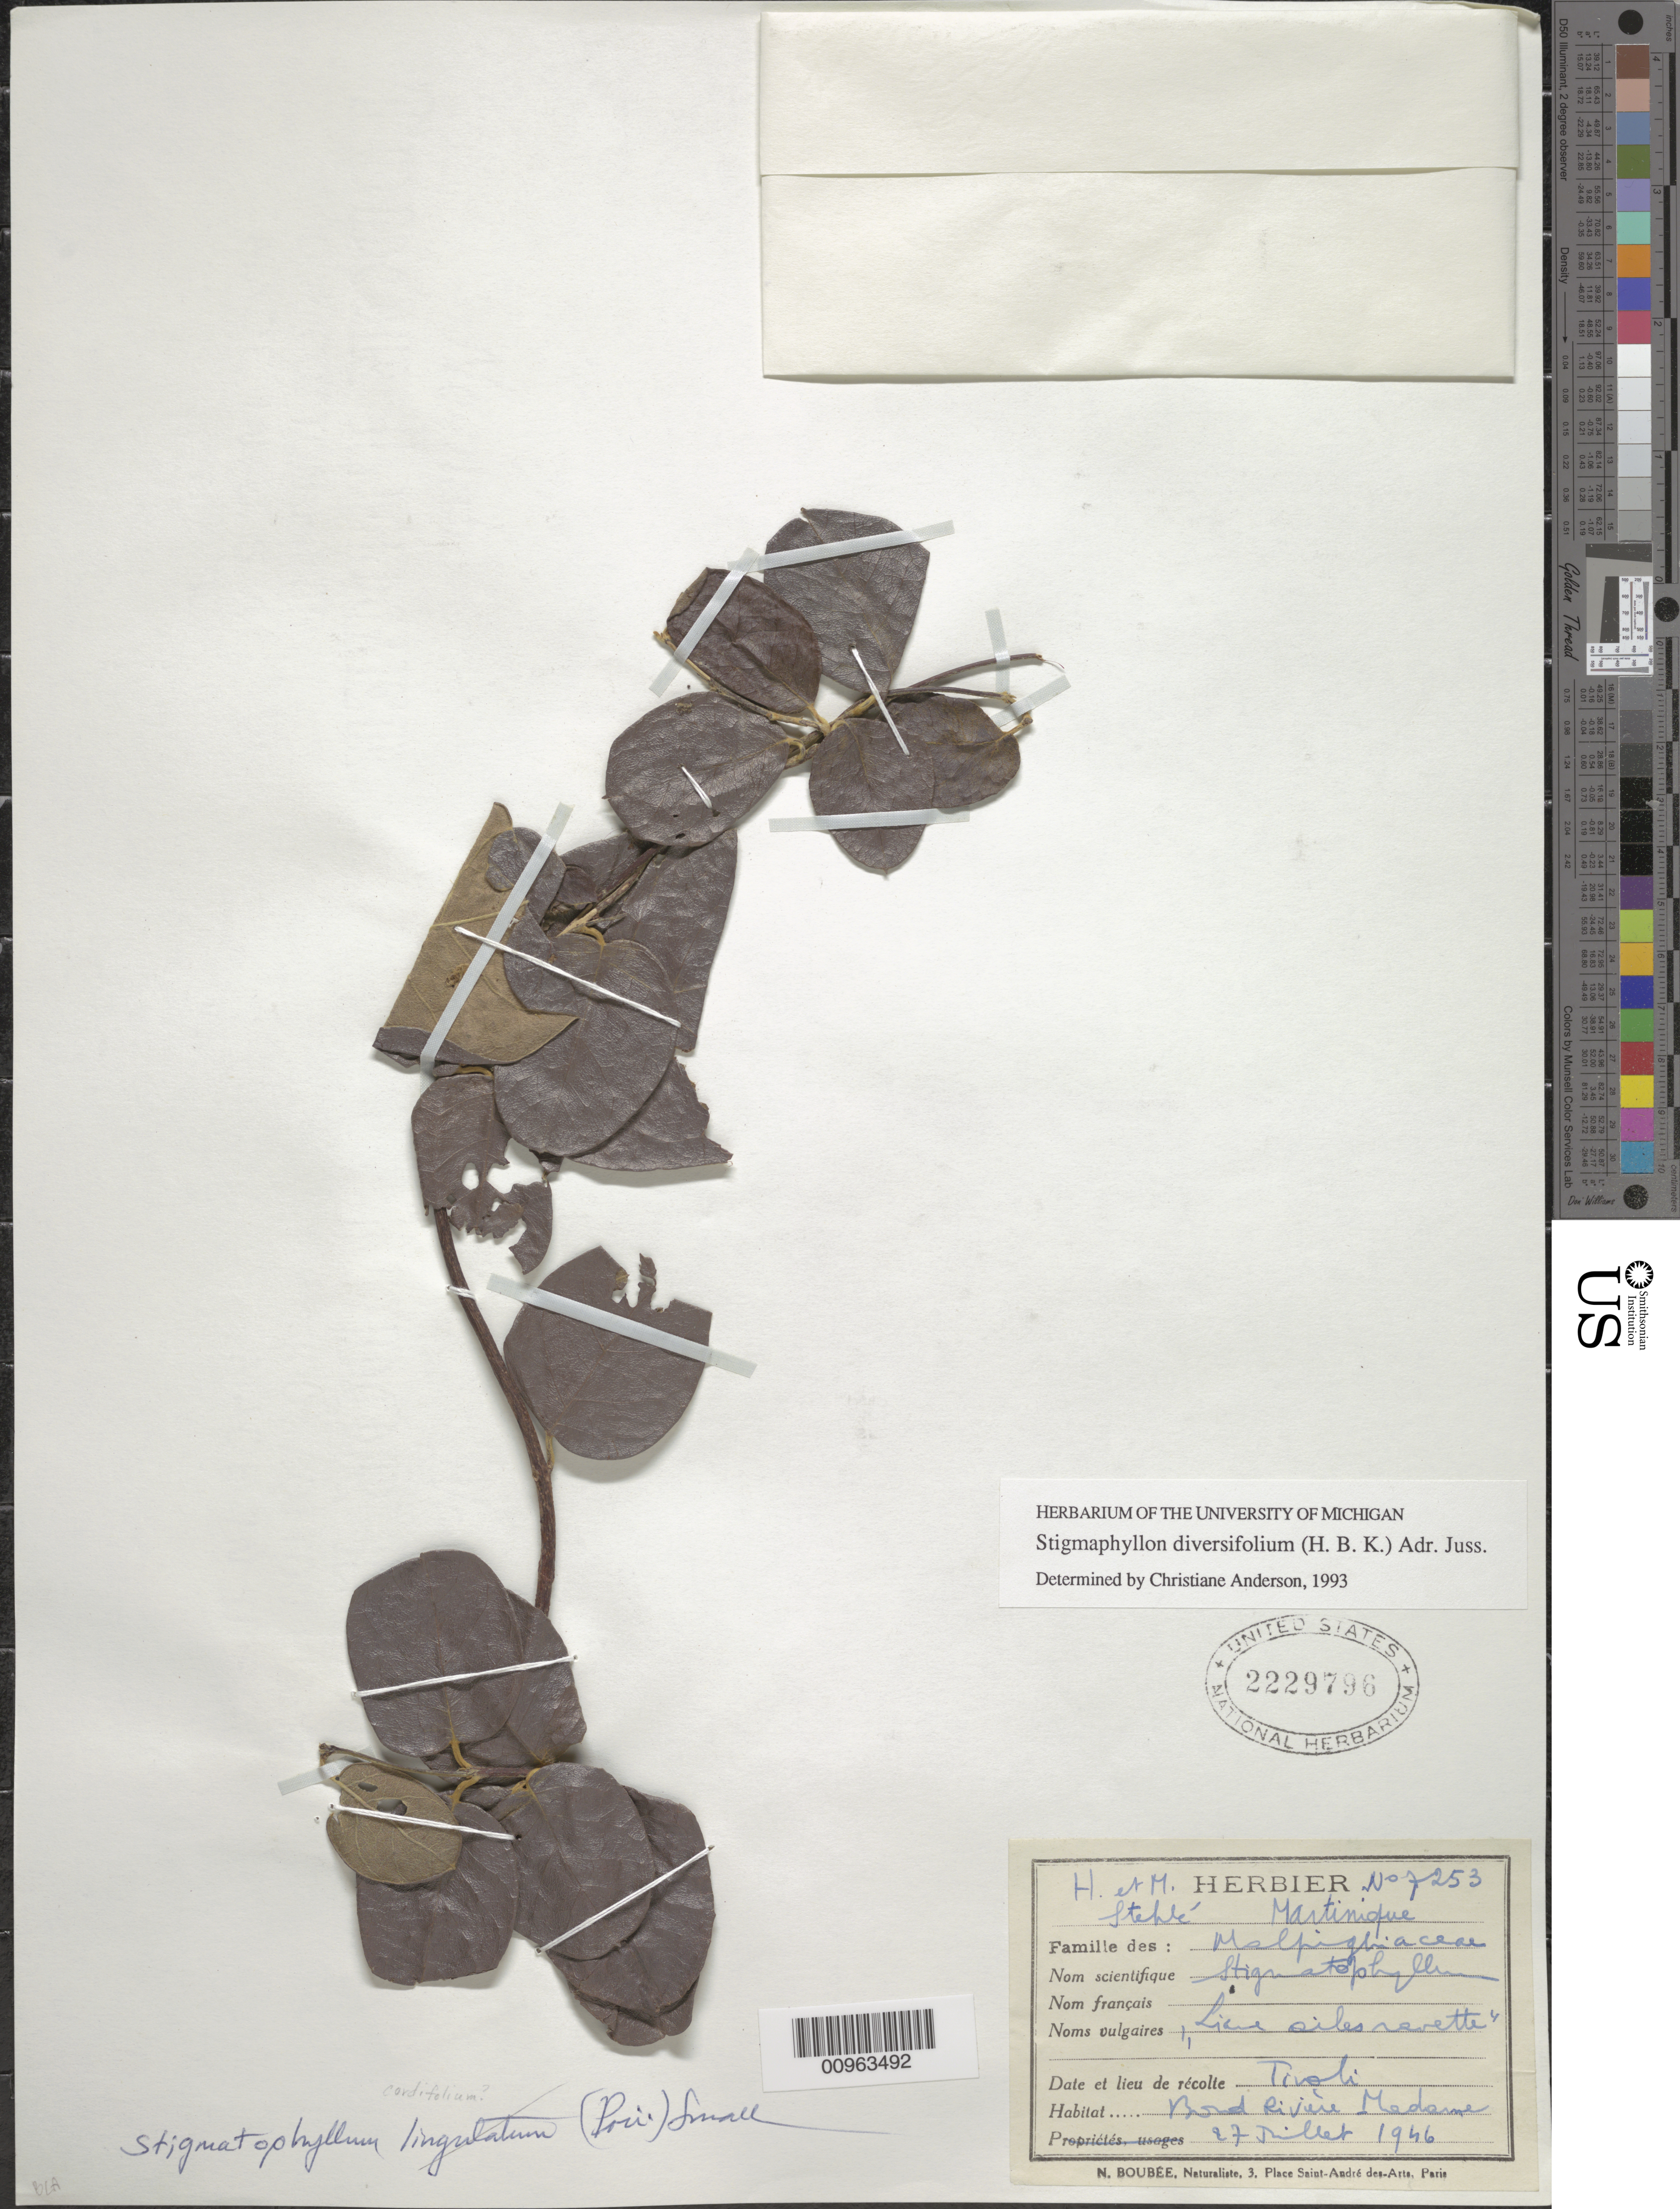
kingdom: Plantae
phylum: Tracheophyta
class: Magnoliopsida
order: Malpighiales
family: Malpighiaceae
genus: Stigmaphyllon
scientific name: Stigmaphyllon diversifolium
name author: (Kunth) A. Juss.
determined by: Anderson, C.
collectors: H. Stehlé & M. Stehlé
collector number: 7253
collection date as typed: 27 Jul 1946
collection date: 1946-07-27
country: Martinique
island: Martinique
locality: Tivoli, Bord Rivière Madame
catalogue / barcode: US 2229796